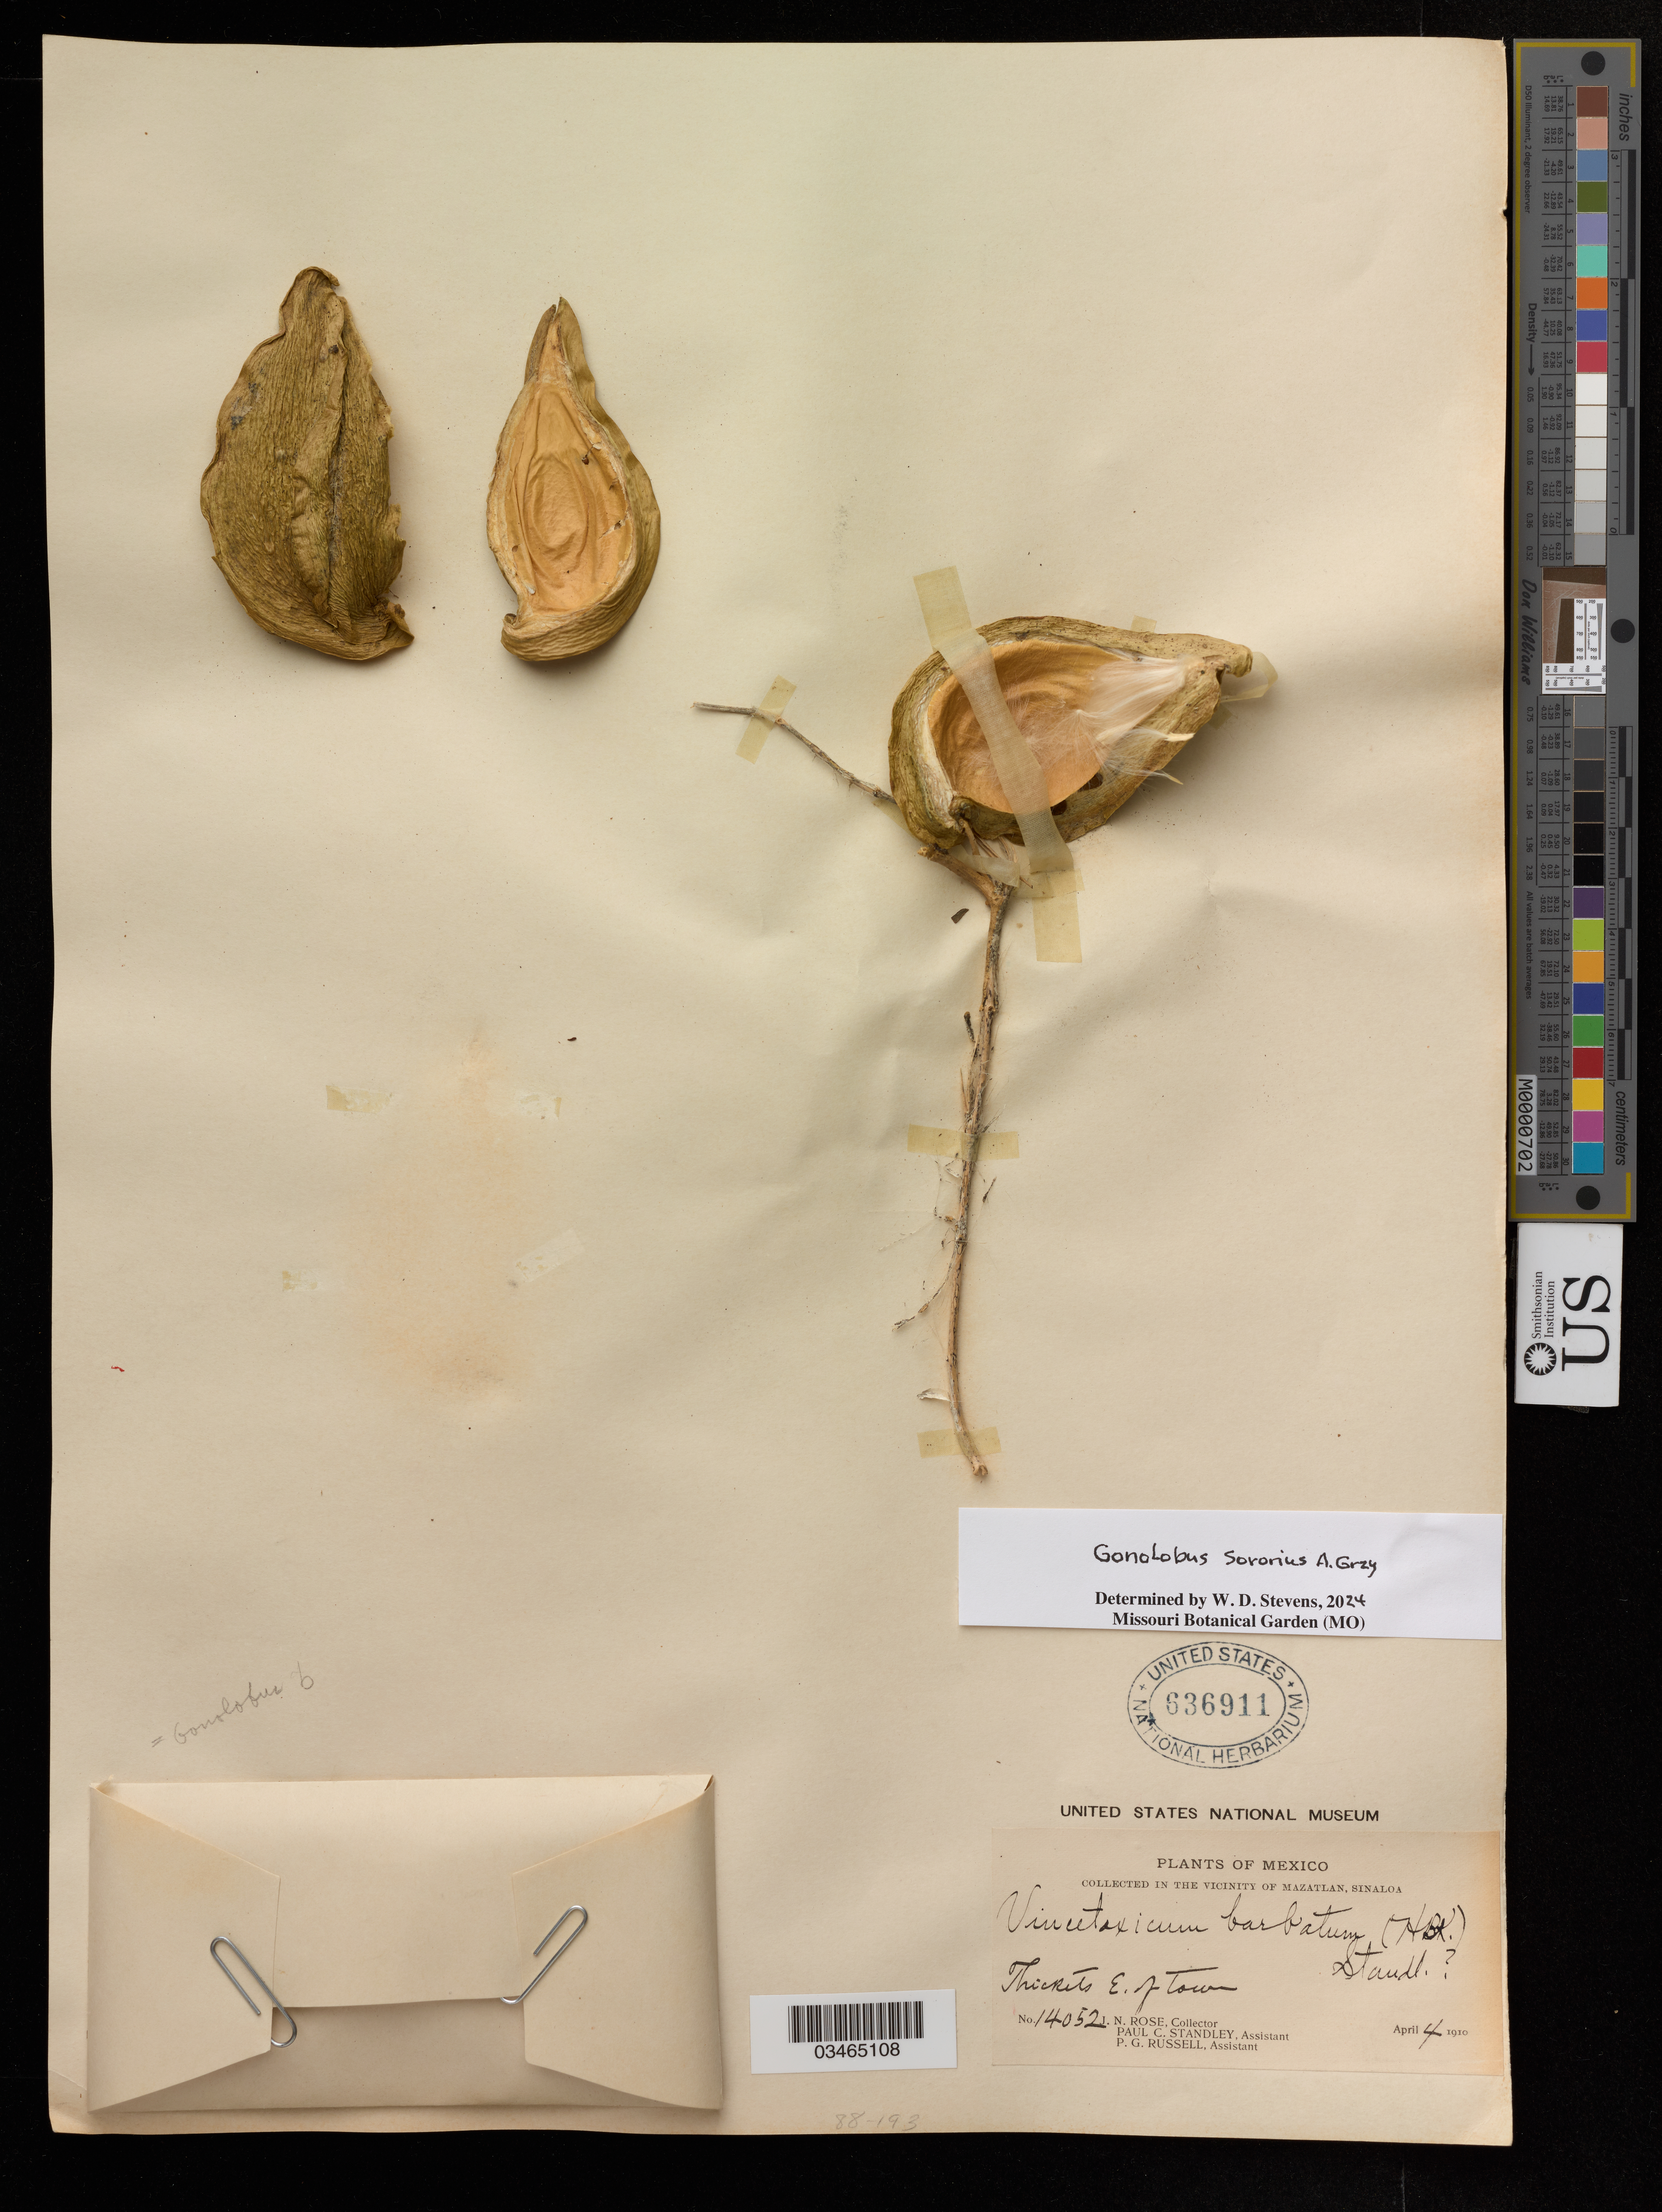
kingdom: Plantae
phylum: Tracheophyta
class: Magnoliopsida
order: Gentianales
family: Apocynaceae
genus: Gonolobus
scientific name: Gonolobus sororius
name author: A. Gray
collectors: P. C. Standley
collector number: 14052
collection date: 1910-04-04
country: Mexico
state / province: Sinaloa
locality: In the vicinity of Mazatlan.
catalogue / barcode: US 636911